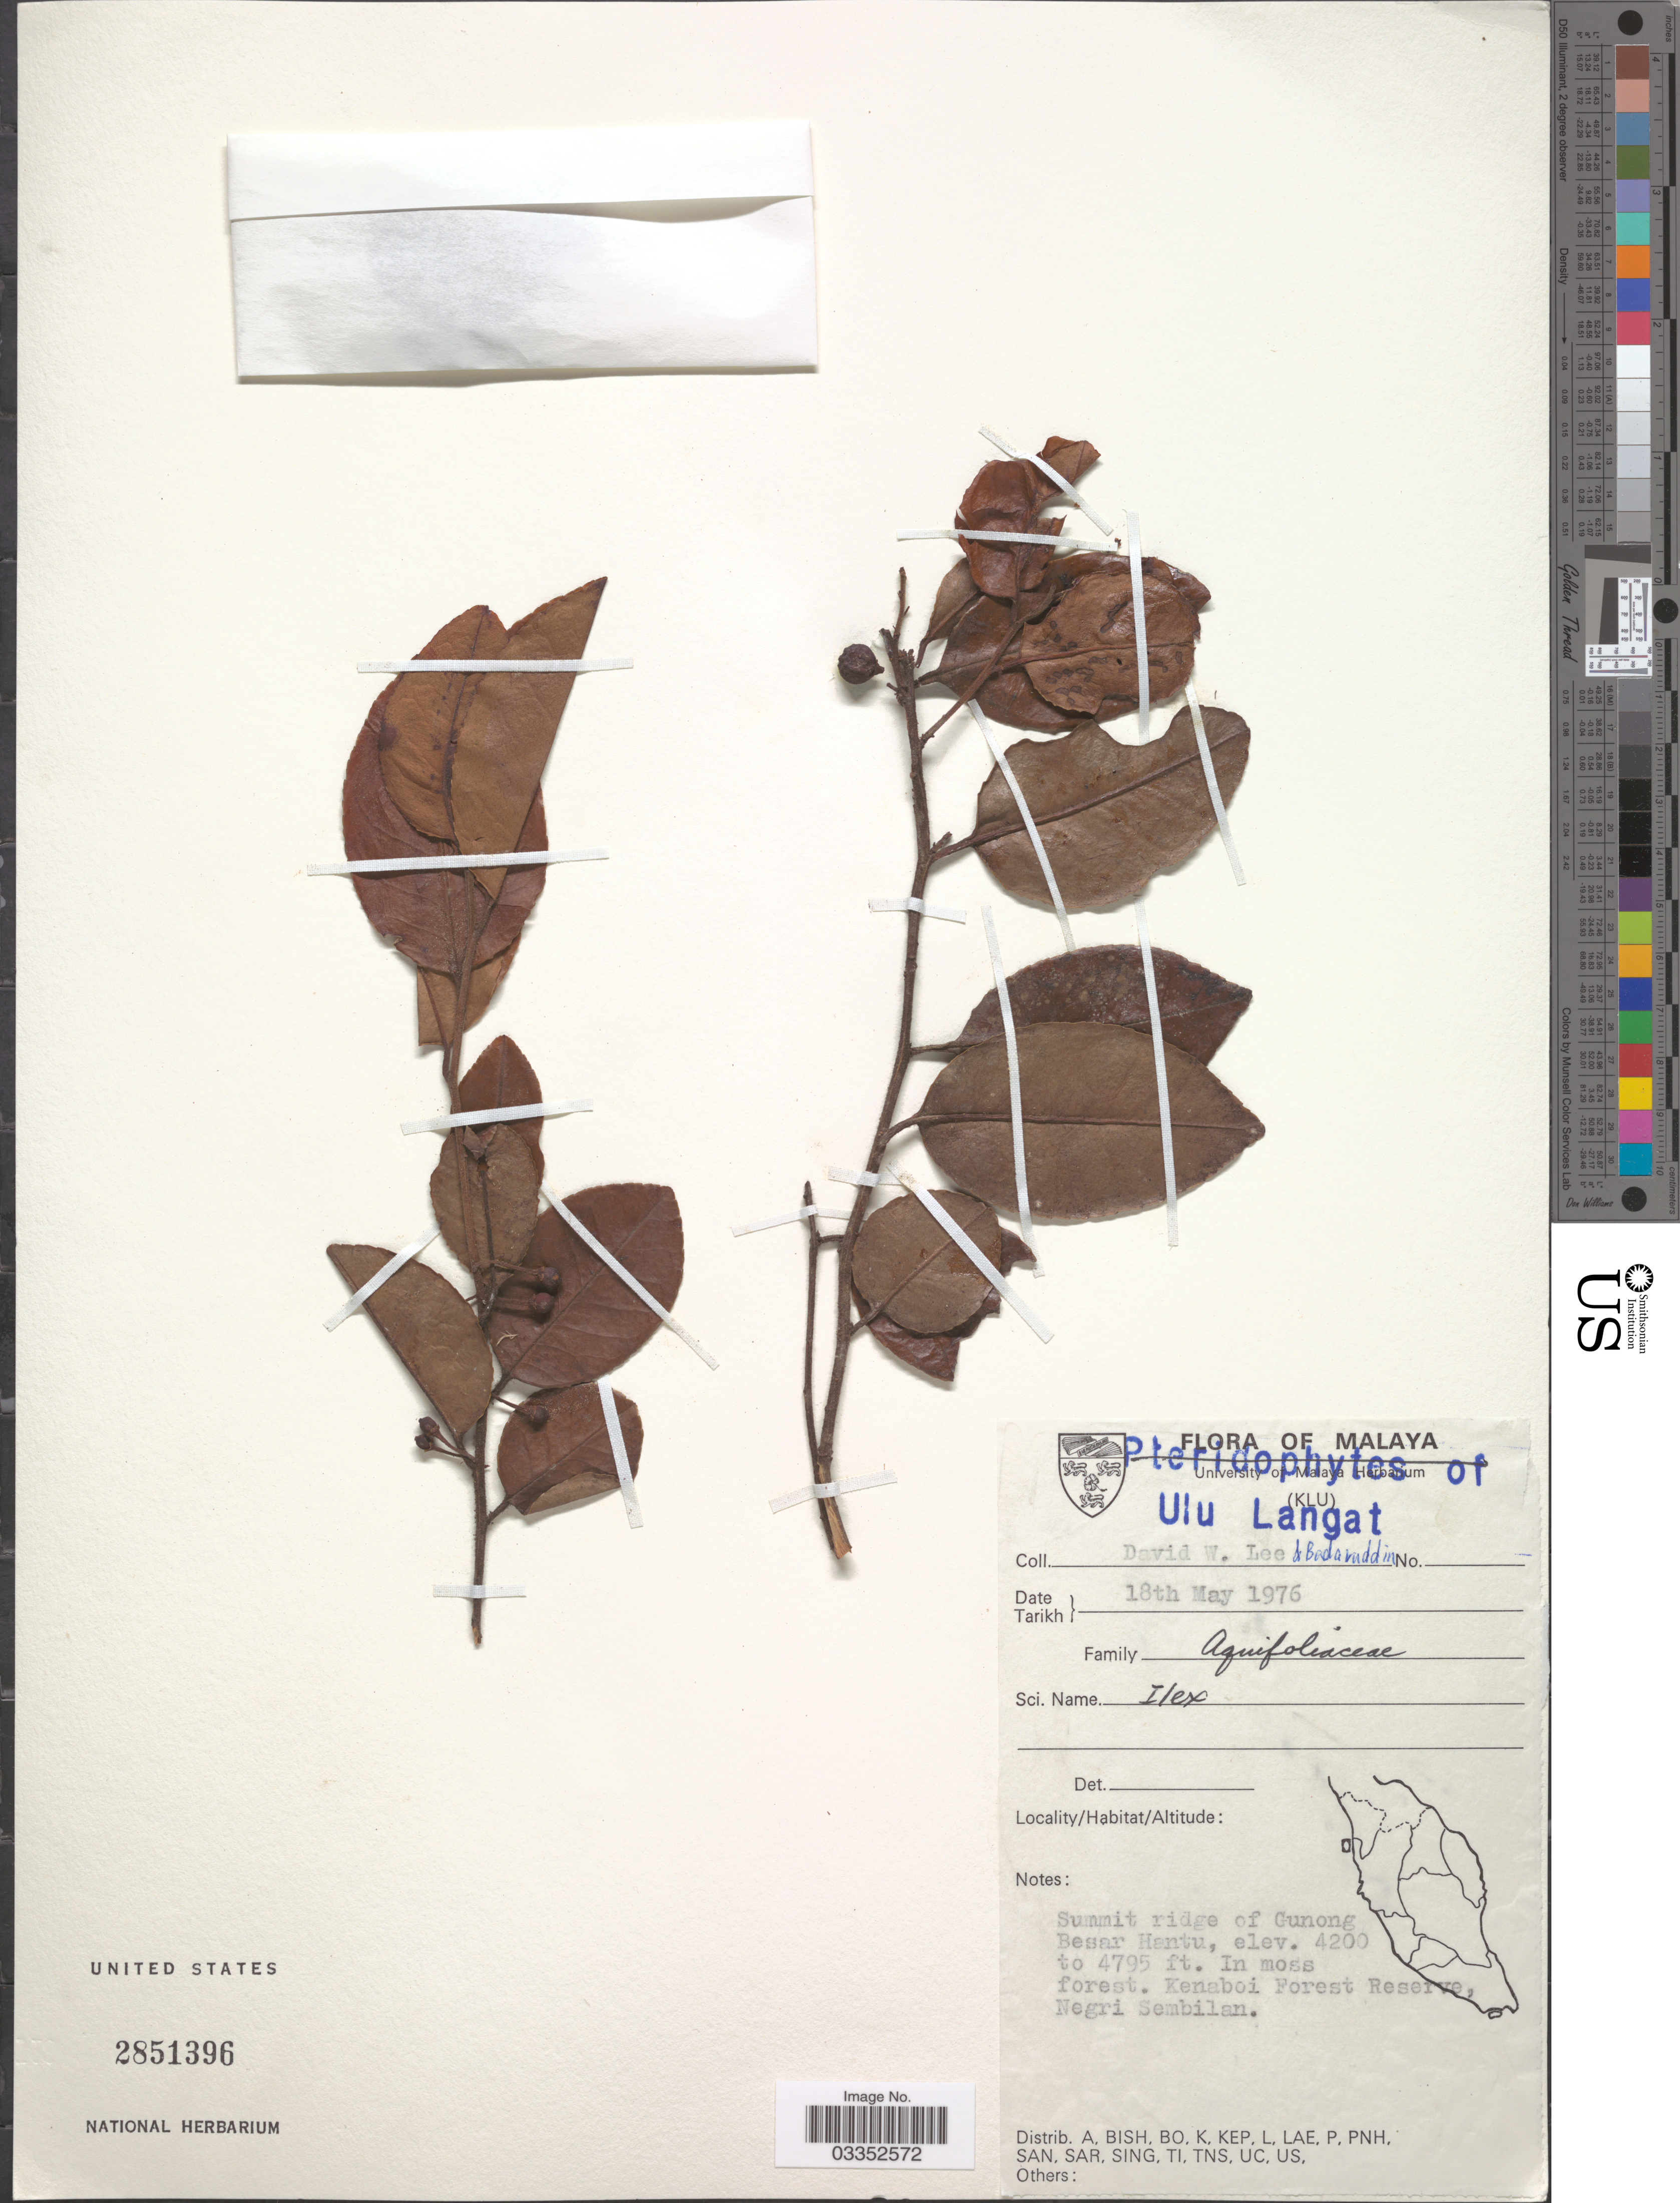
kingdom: Plantae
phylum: Tracheophyta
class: Magnoliopsida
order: Aquifoliales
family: Aquifoliaceae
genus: Ilex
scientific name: Ilex sp.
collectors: D. Lee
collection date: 1976-05-18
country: Malaysia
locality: Malaya, Summit ridge of Gunong Besar Hantu. Kenaboi Forest Reserve Negri Sembilan.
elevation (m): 1280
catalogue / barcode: US 2851396